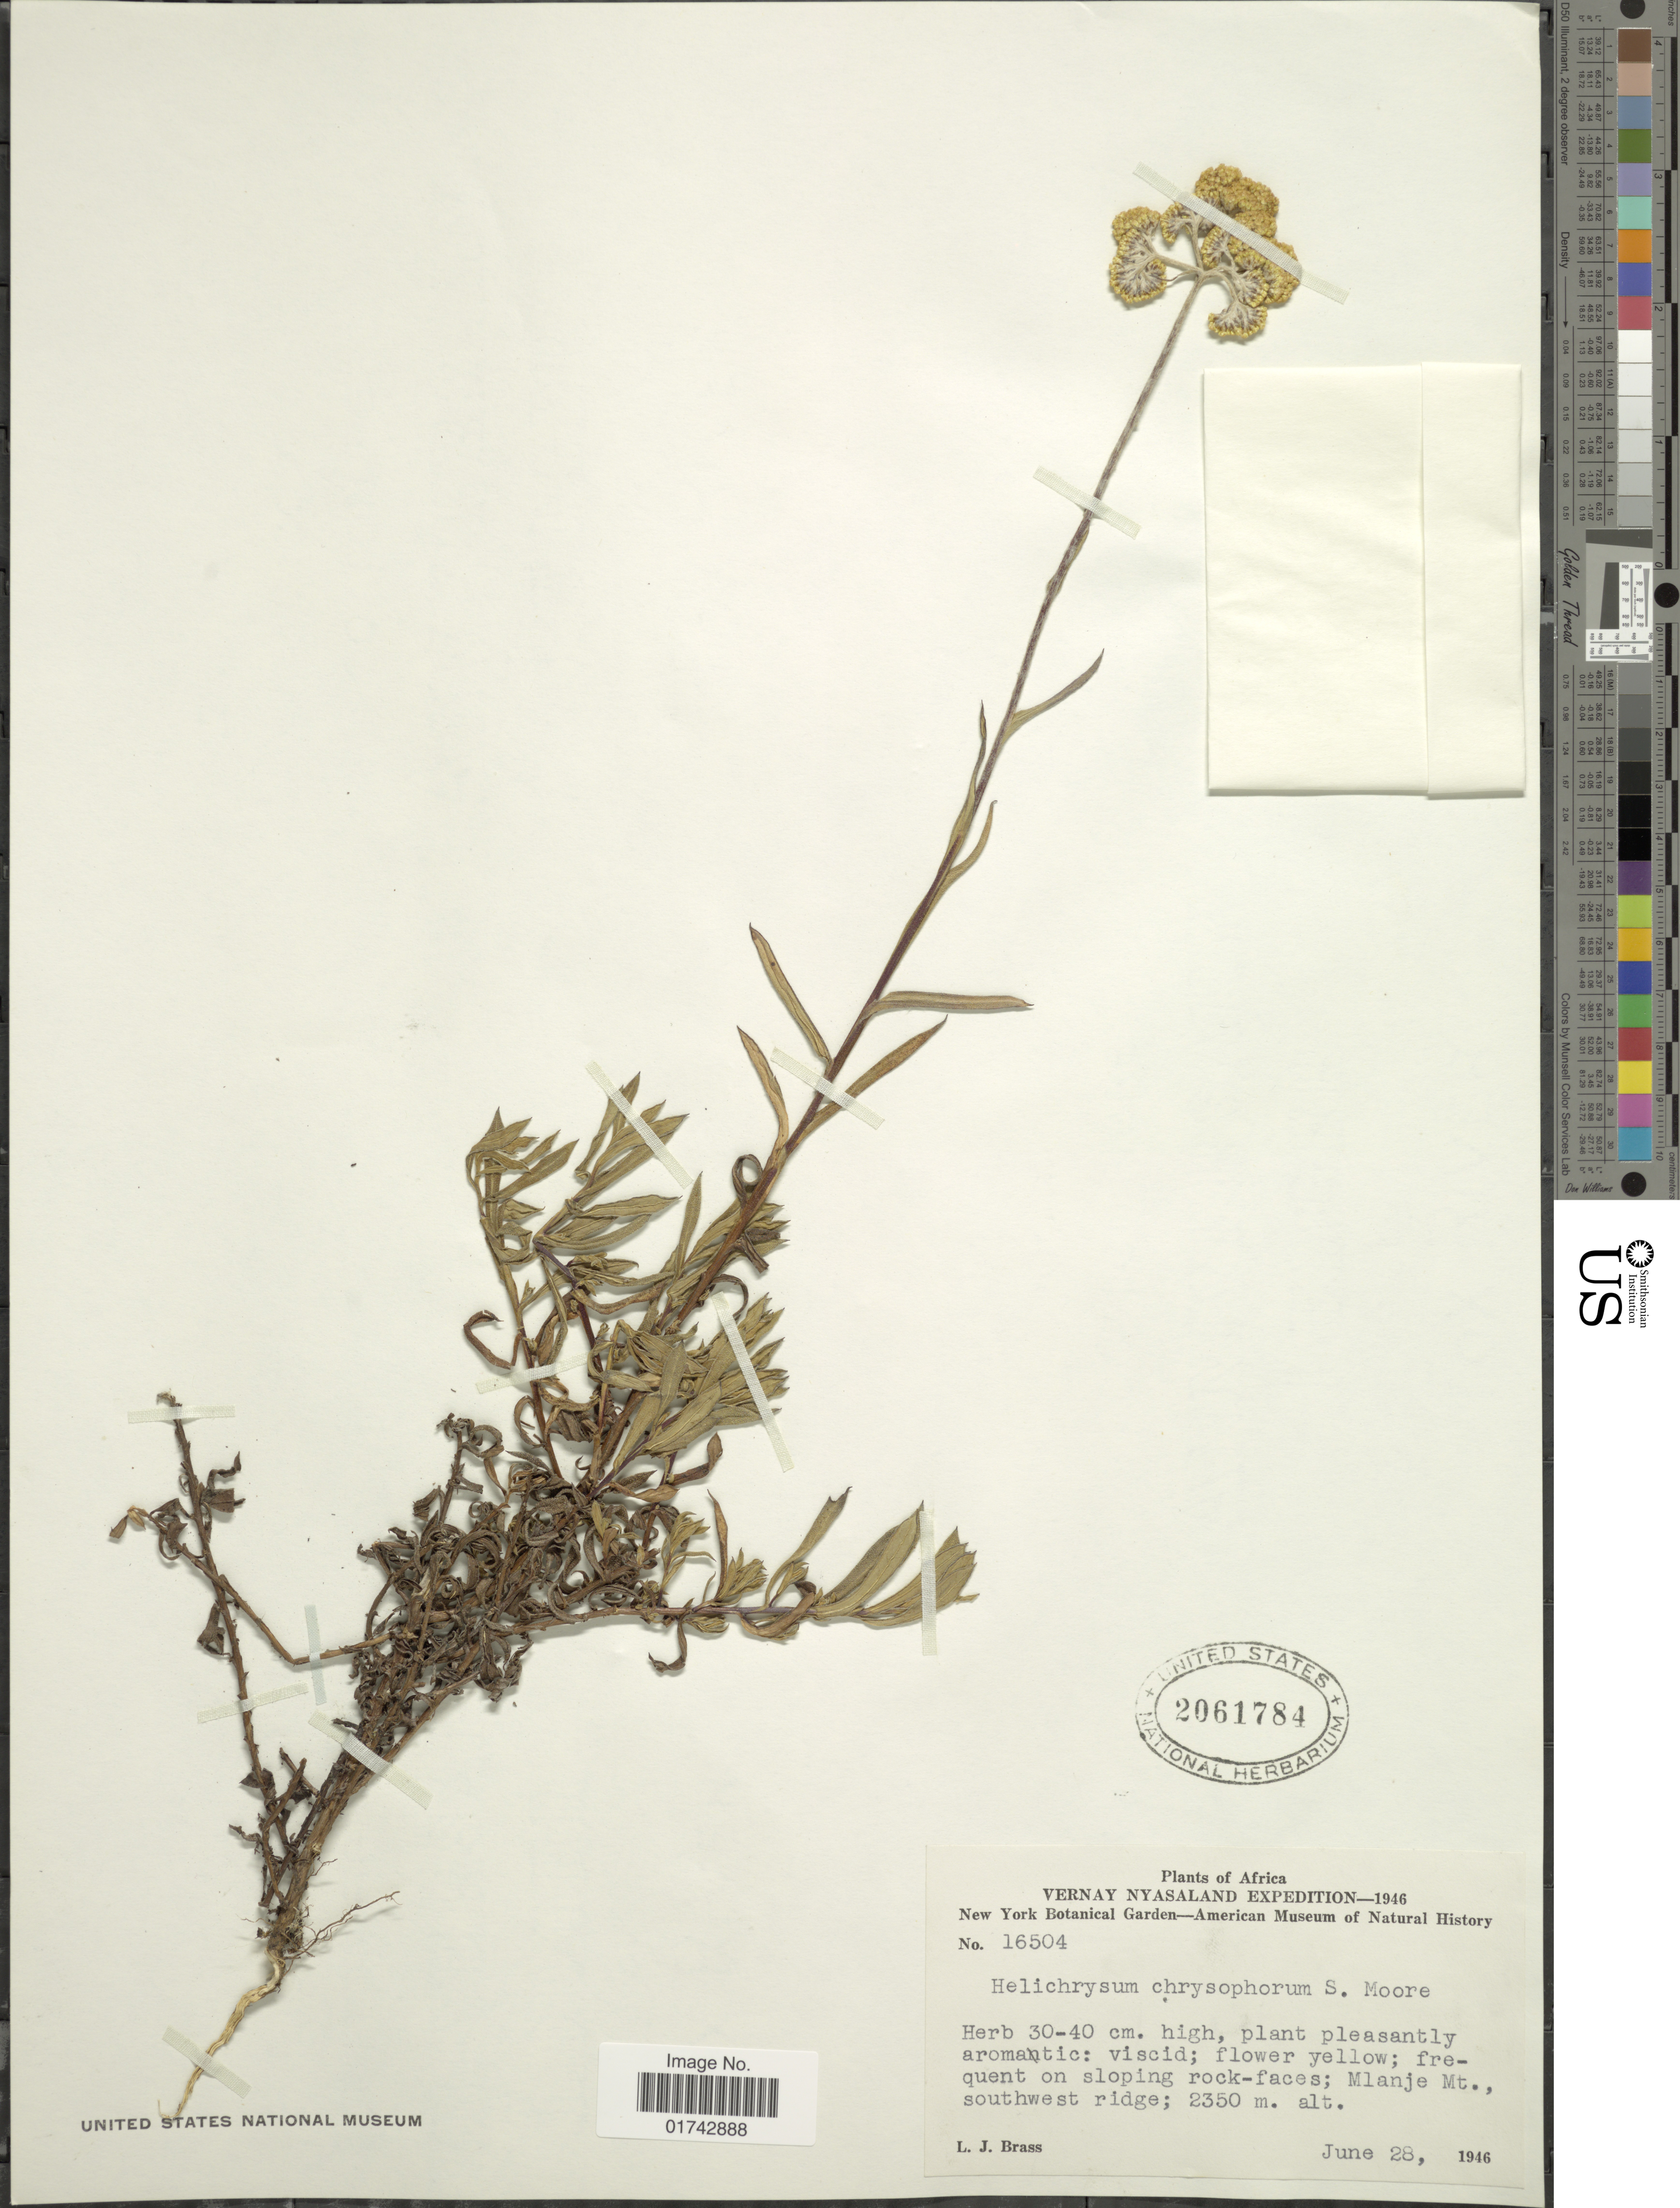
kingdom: Plantae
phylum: Tracheophyta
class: Magnoliopsida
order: Asterales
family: Asteraceae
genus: Helichrysum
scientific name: Helichrysum chrysophorum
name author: S. Moore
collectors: L. J. Brass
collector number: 16504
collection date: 1946-06-28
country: Malawi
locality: Vernay Nyasaland. Mlanje Mt., southwest ridge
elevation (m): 2350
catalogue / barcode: US 2061784